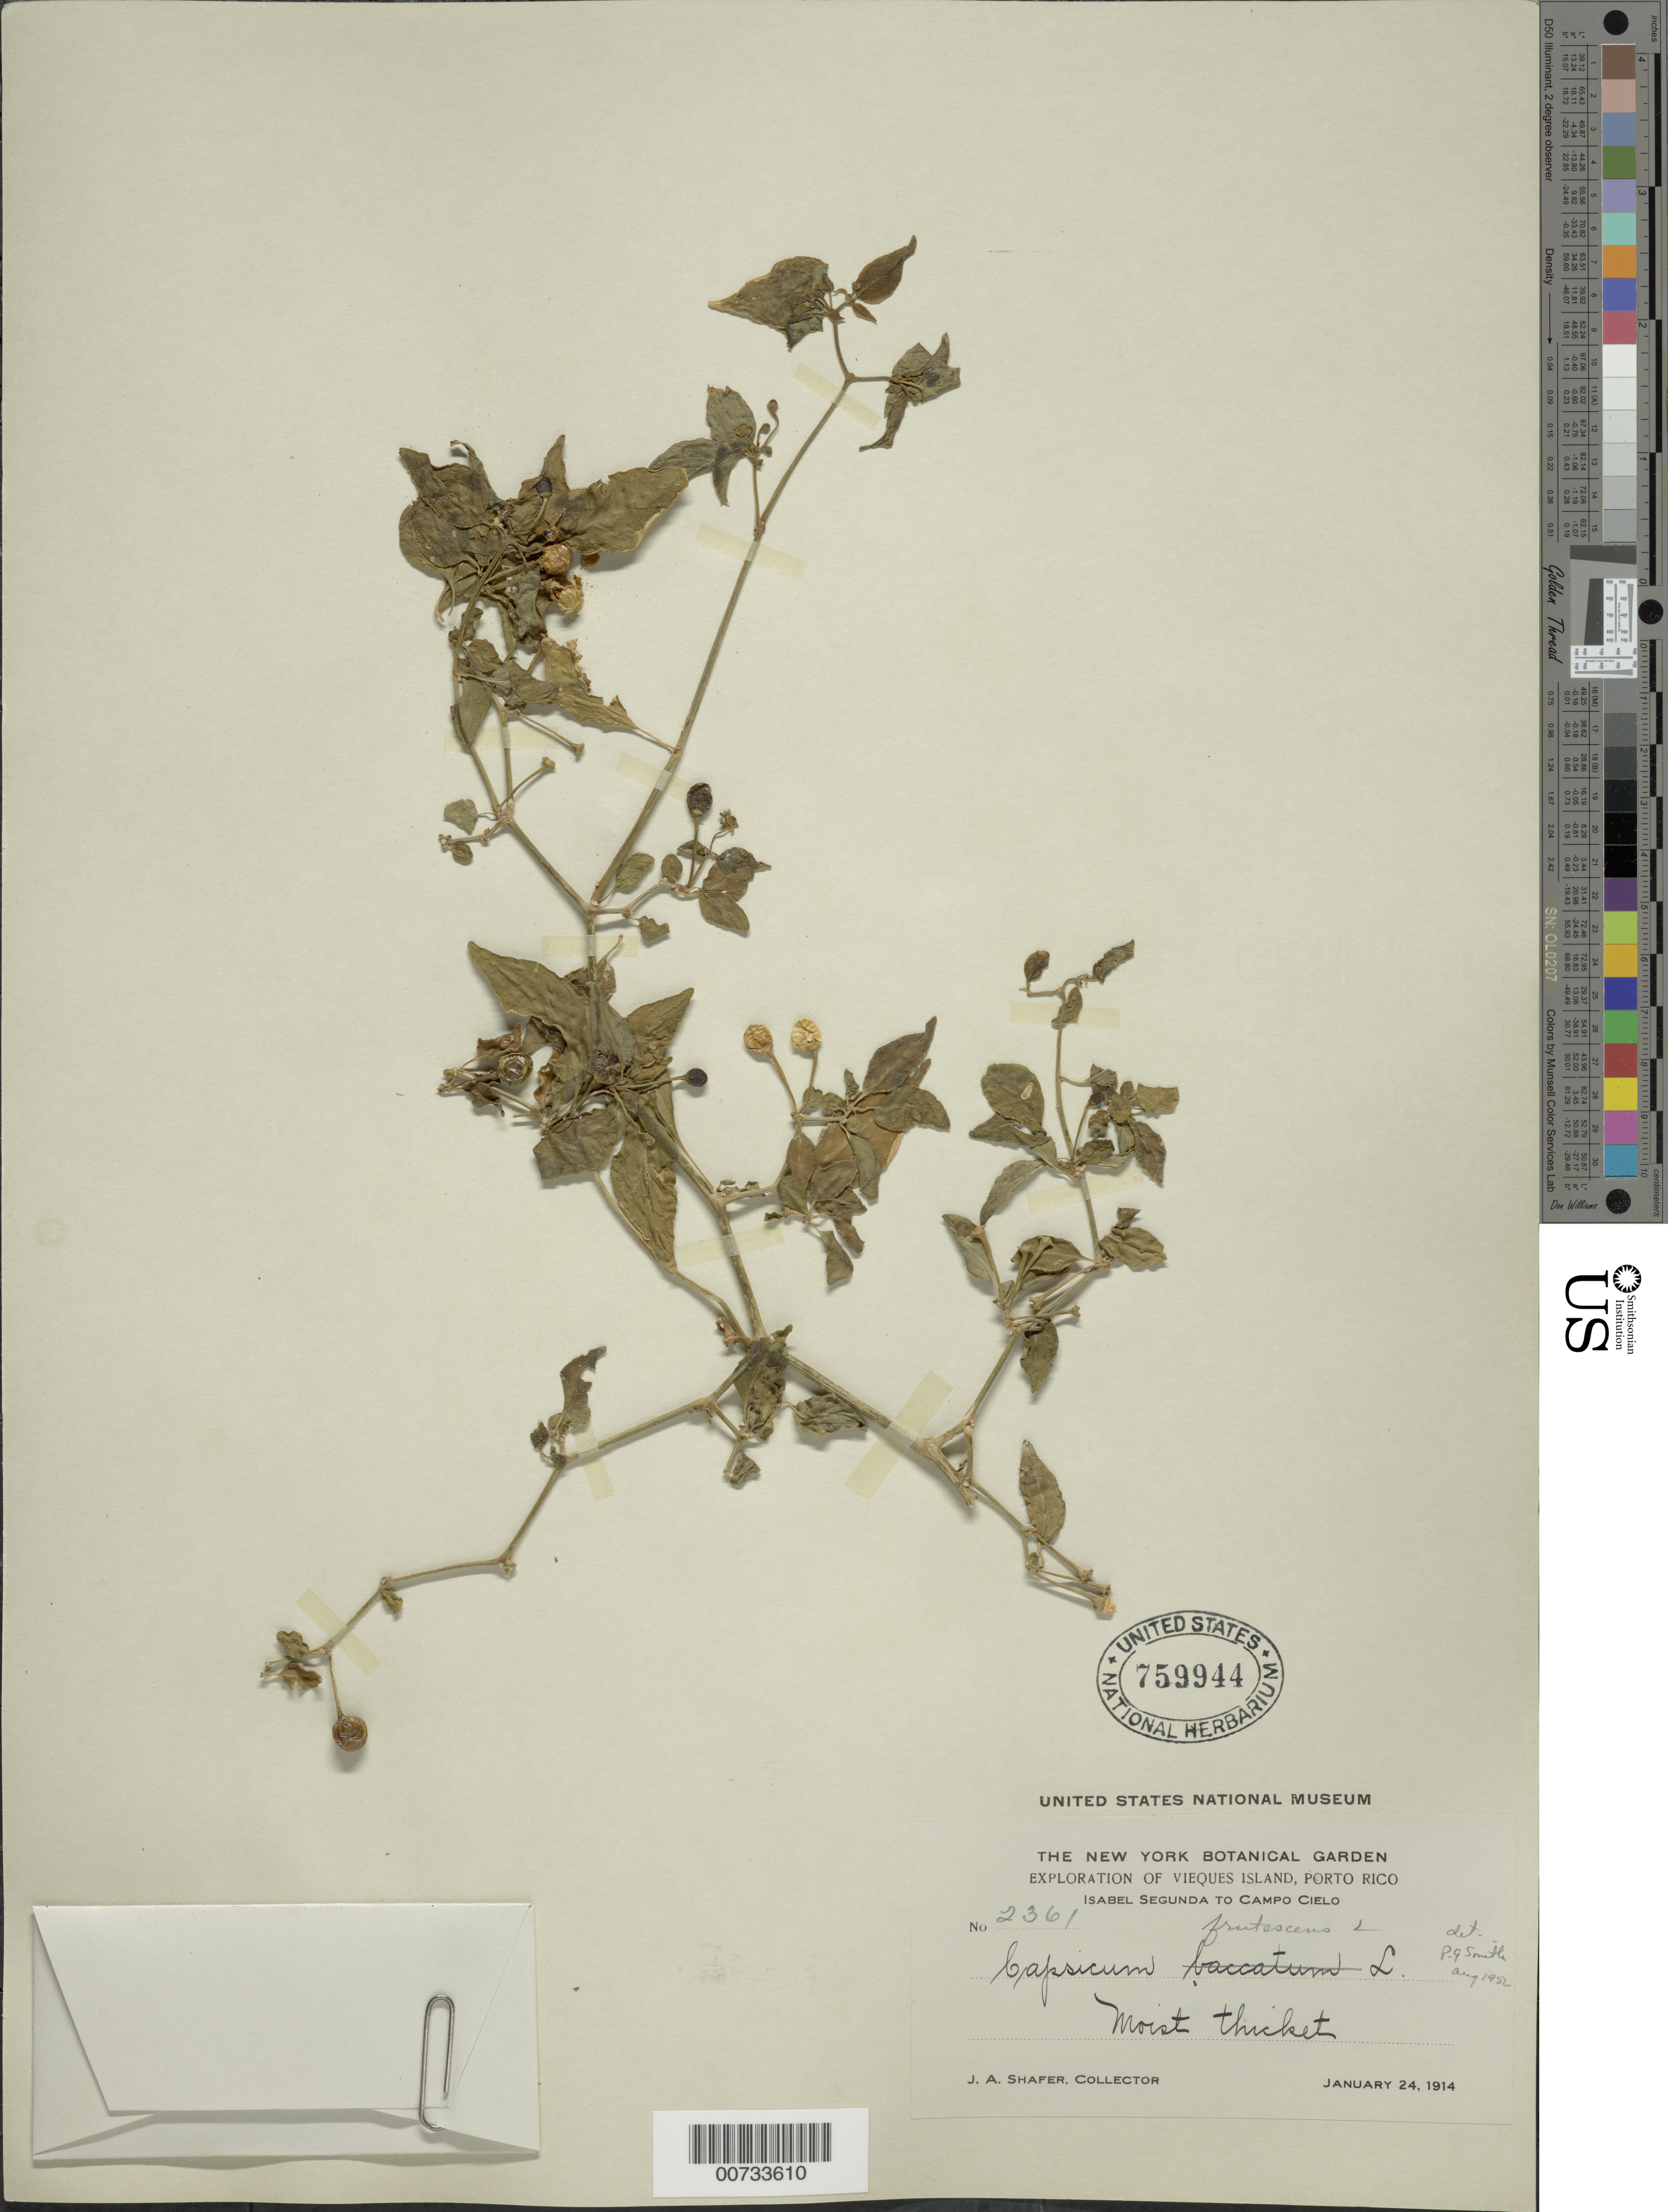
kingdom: Plantae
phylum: Tracheophyta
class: Magnoliopsida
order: Solanales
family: Solanaceae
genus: Capsicum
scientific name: Capsicum frutescens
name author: L.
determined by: Smith, P.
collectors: J. A. Shafer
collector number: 2361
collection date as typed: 24 Jan 1914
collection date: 1914-01-24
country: Puerto Rico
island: Vieques I.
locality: Isabel Segunda to Campo Cielo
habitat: Moist thicket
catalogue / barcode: US 759944